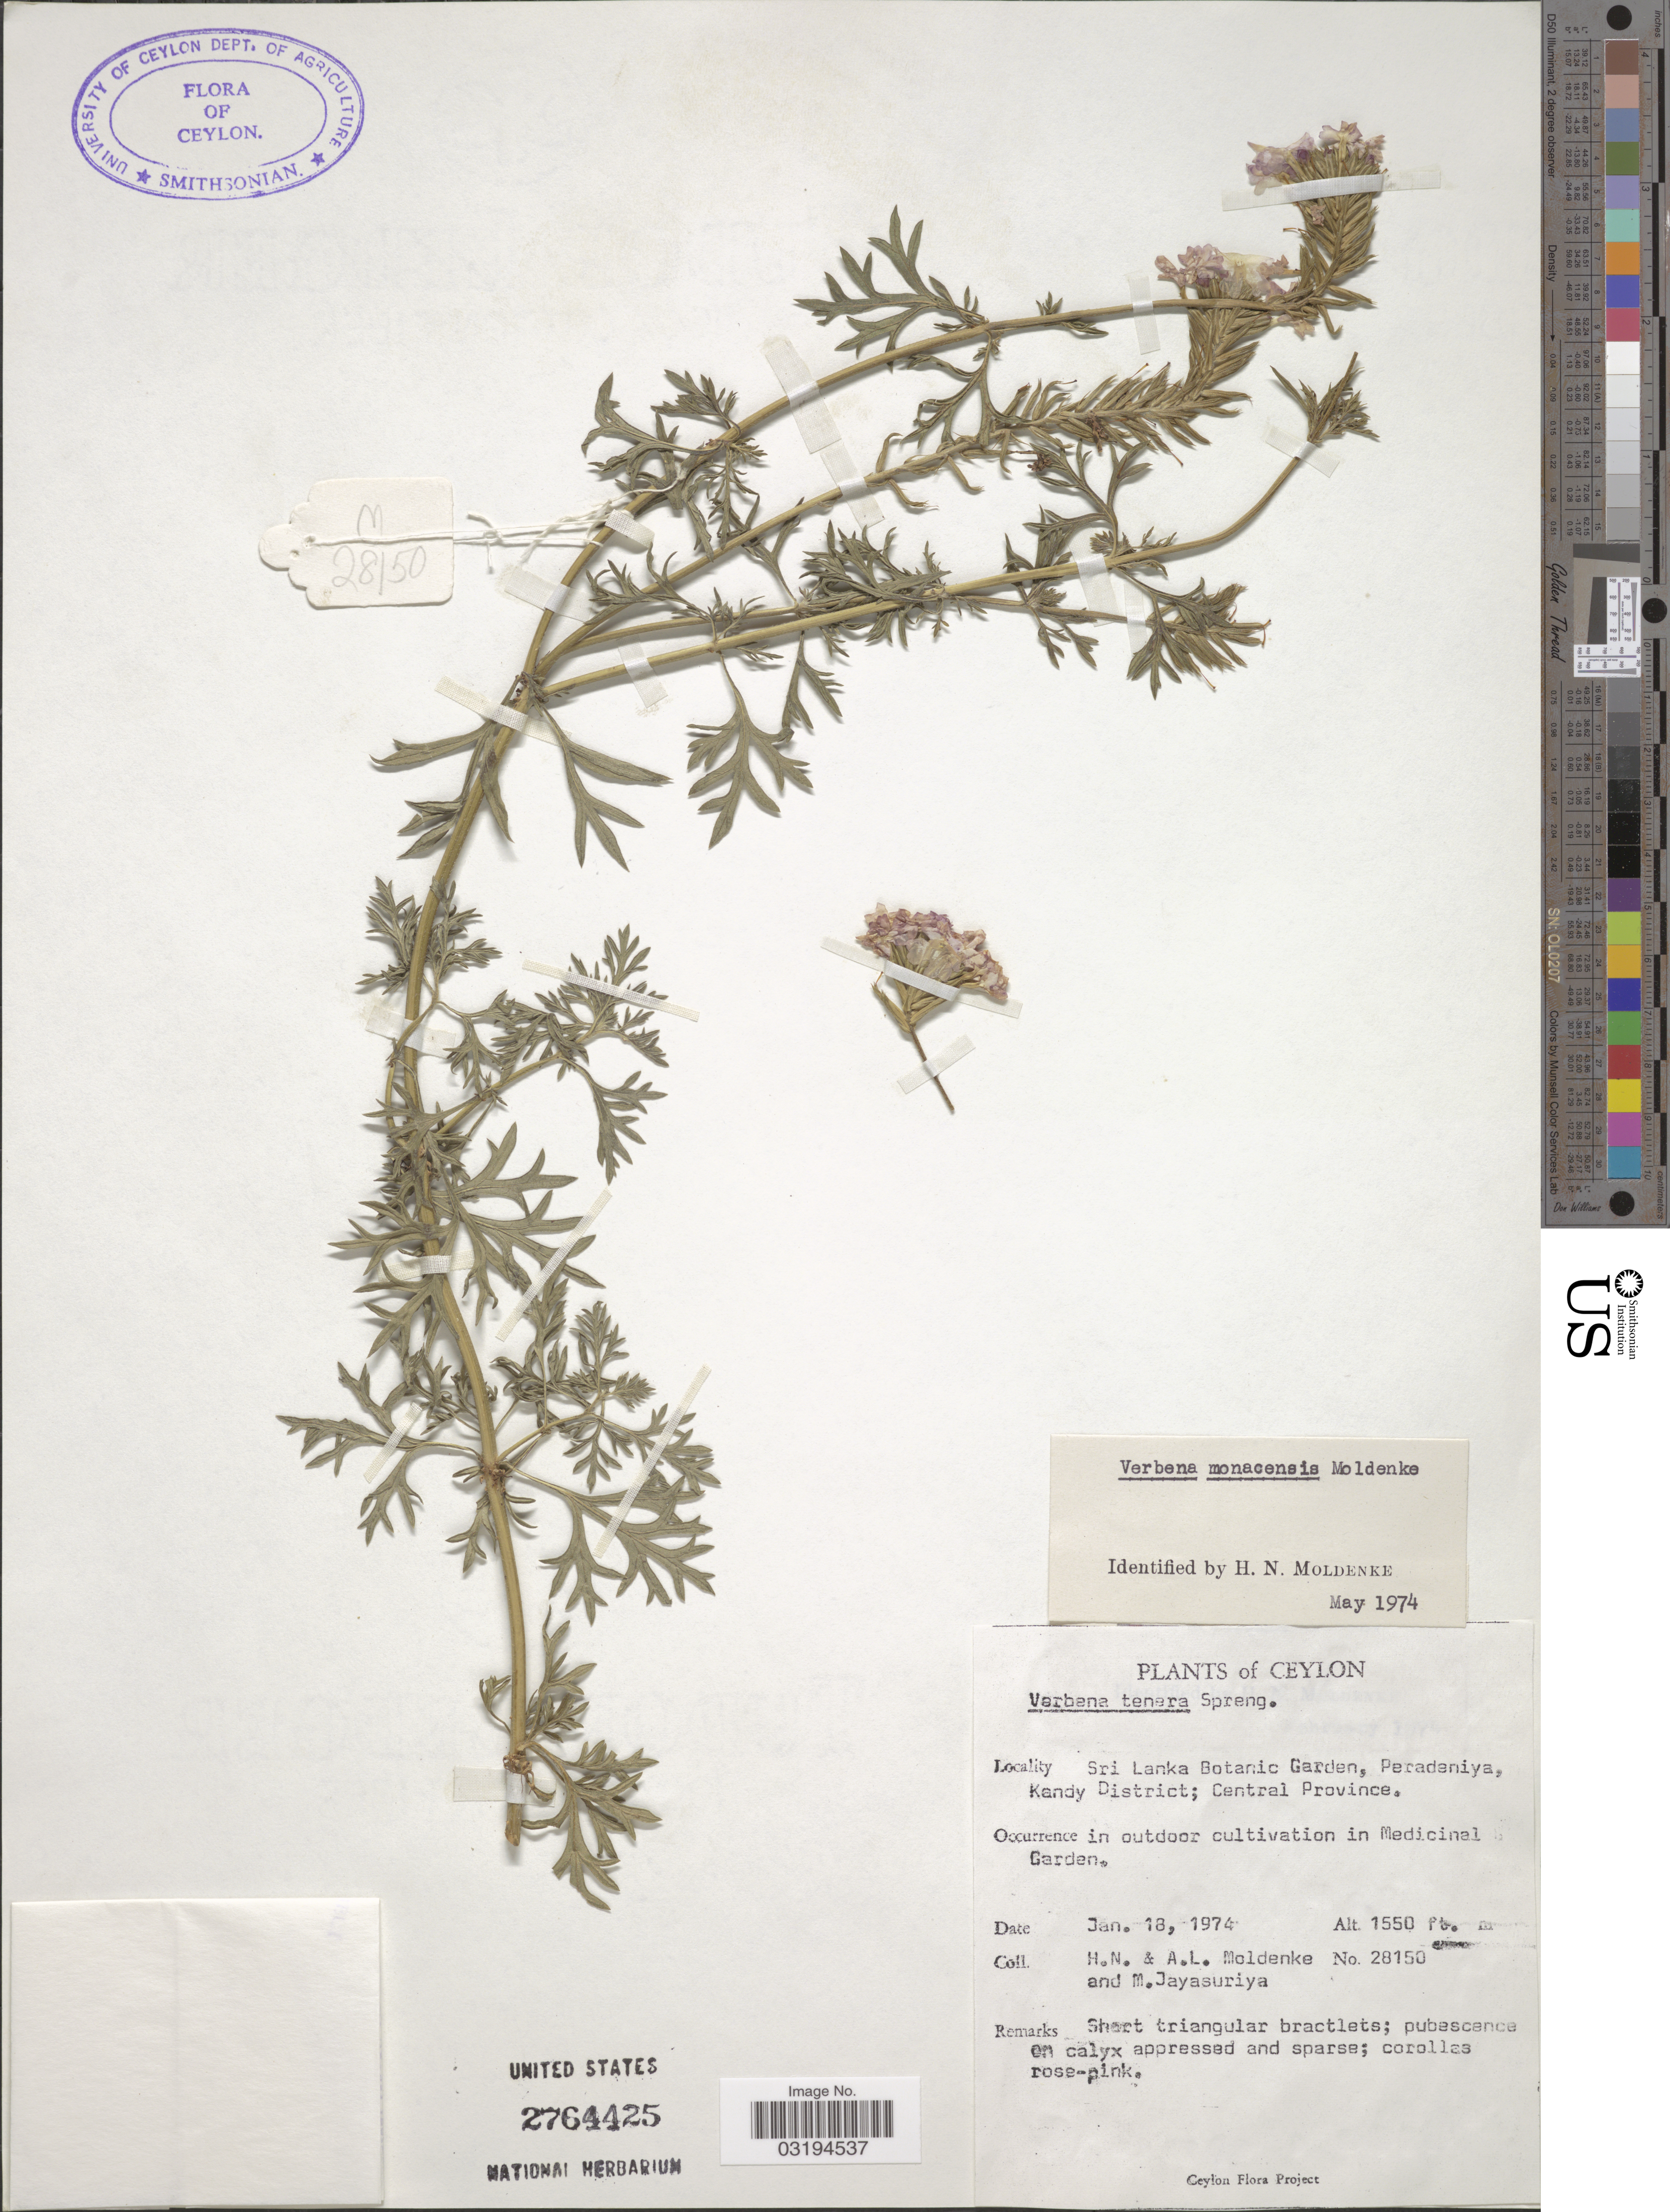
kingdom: Plantae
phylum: Tracheophyta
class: Magnoliopsida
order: Lamiales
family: Verbenaceae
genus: Verbena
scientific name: Verbena monacensis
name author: Moldenke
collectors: H. N. Moldenke, A. L. Moldenke & M. Jayasuriya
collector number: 28150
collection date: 1974-01-18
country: Sri Lanka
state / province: Central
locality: Ceylon. Sri Lanka Botanic Garden, Peradeniya, Kandy District; Central Province.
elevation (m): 457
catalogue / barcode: US 2764425